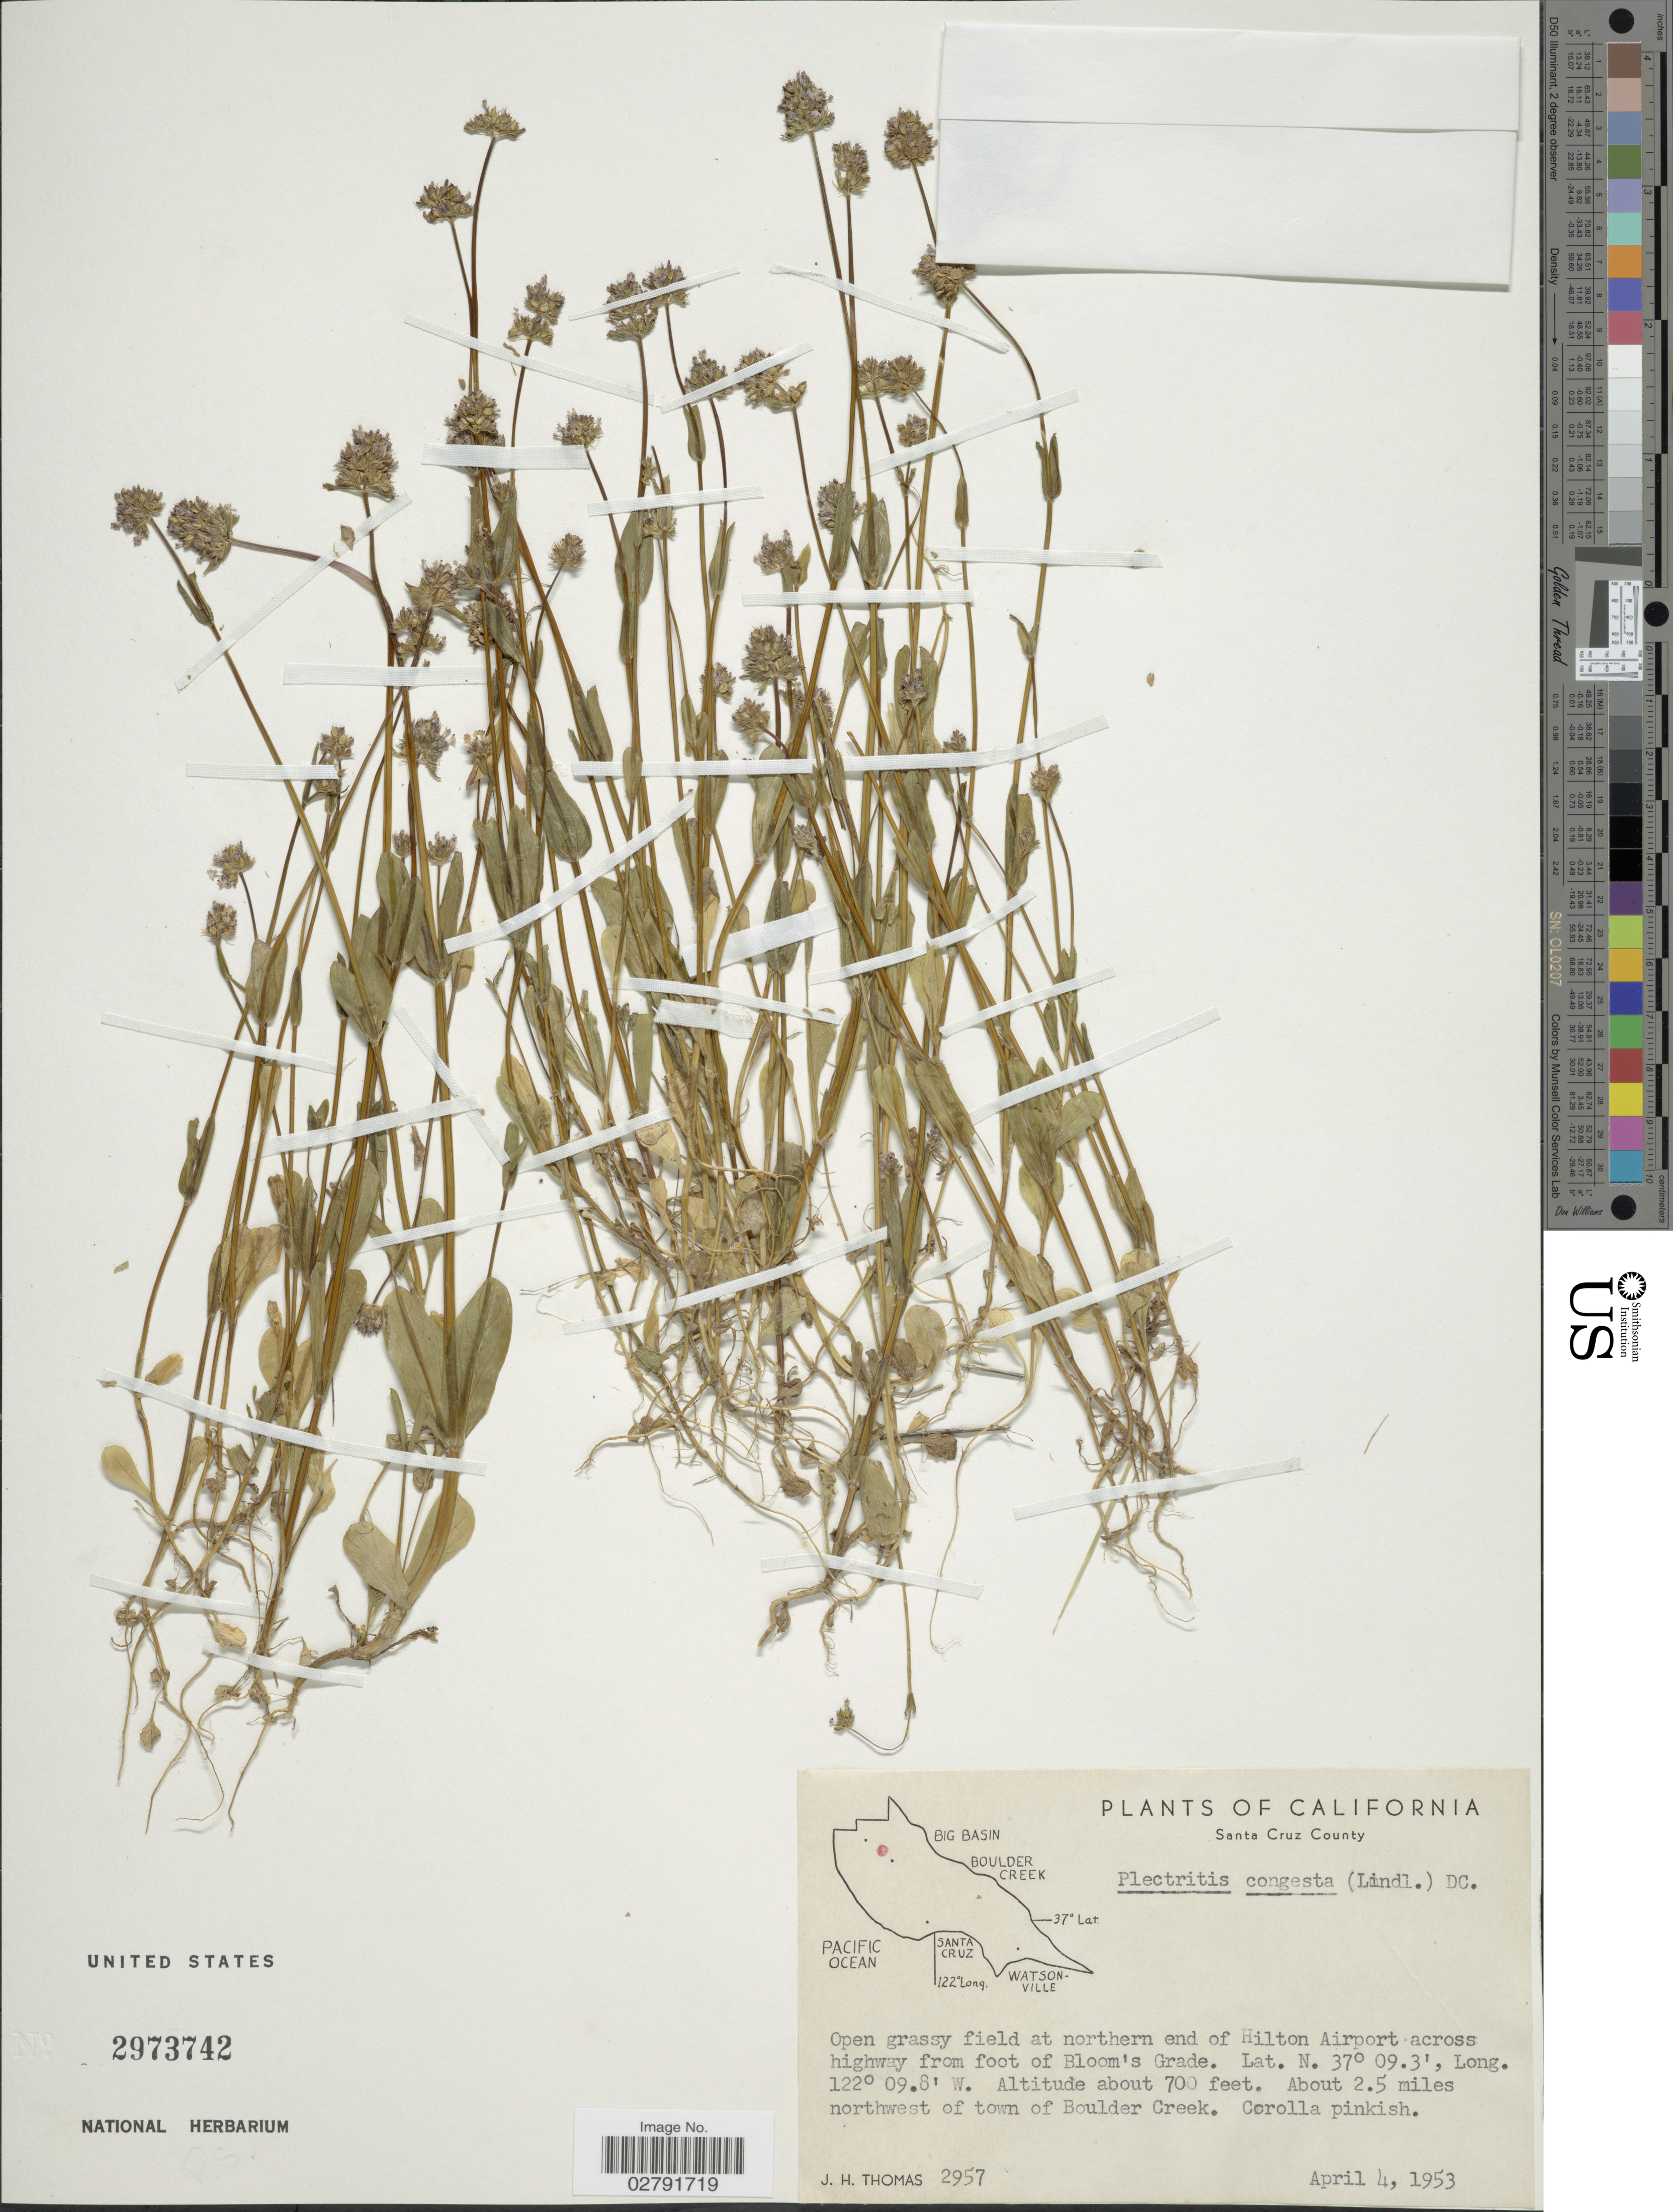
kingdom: Plantae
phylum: Tracheophyta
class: Magnoliopsida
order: Dipsacales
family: Caprifoliaceae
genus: Plectritis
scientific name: Plectritis congesta subsp. congesta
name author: (Lindl.) DC.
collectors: J. H. Thomas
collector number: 2957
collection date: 1953-04-04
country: United States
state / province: California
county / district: Santa Cruz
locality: Santa Cruz County. Open grassy field at northern end of Hilton Airport across highway from foot of Bloom's Grade. About 2.5 miles northwest of town of Boulder Creek.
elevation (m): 213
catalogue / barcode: US 2973742